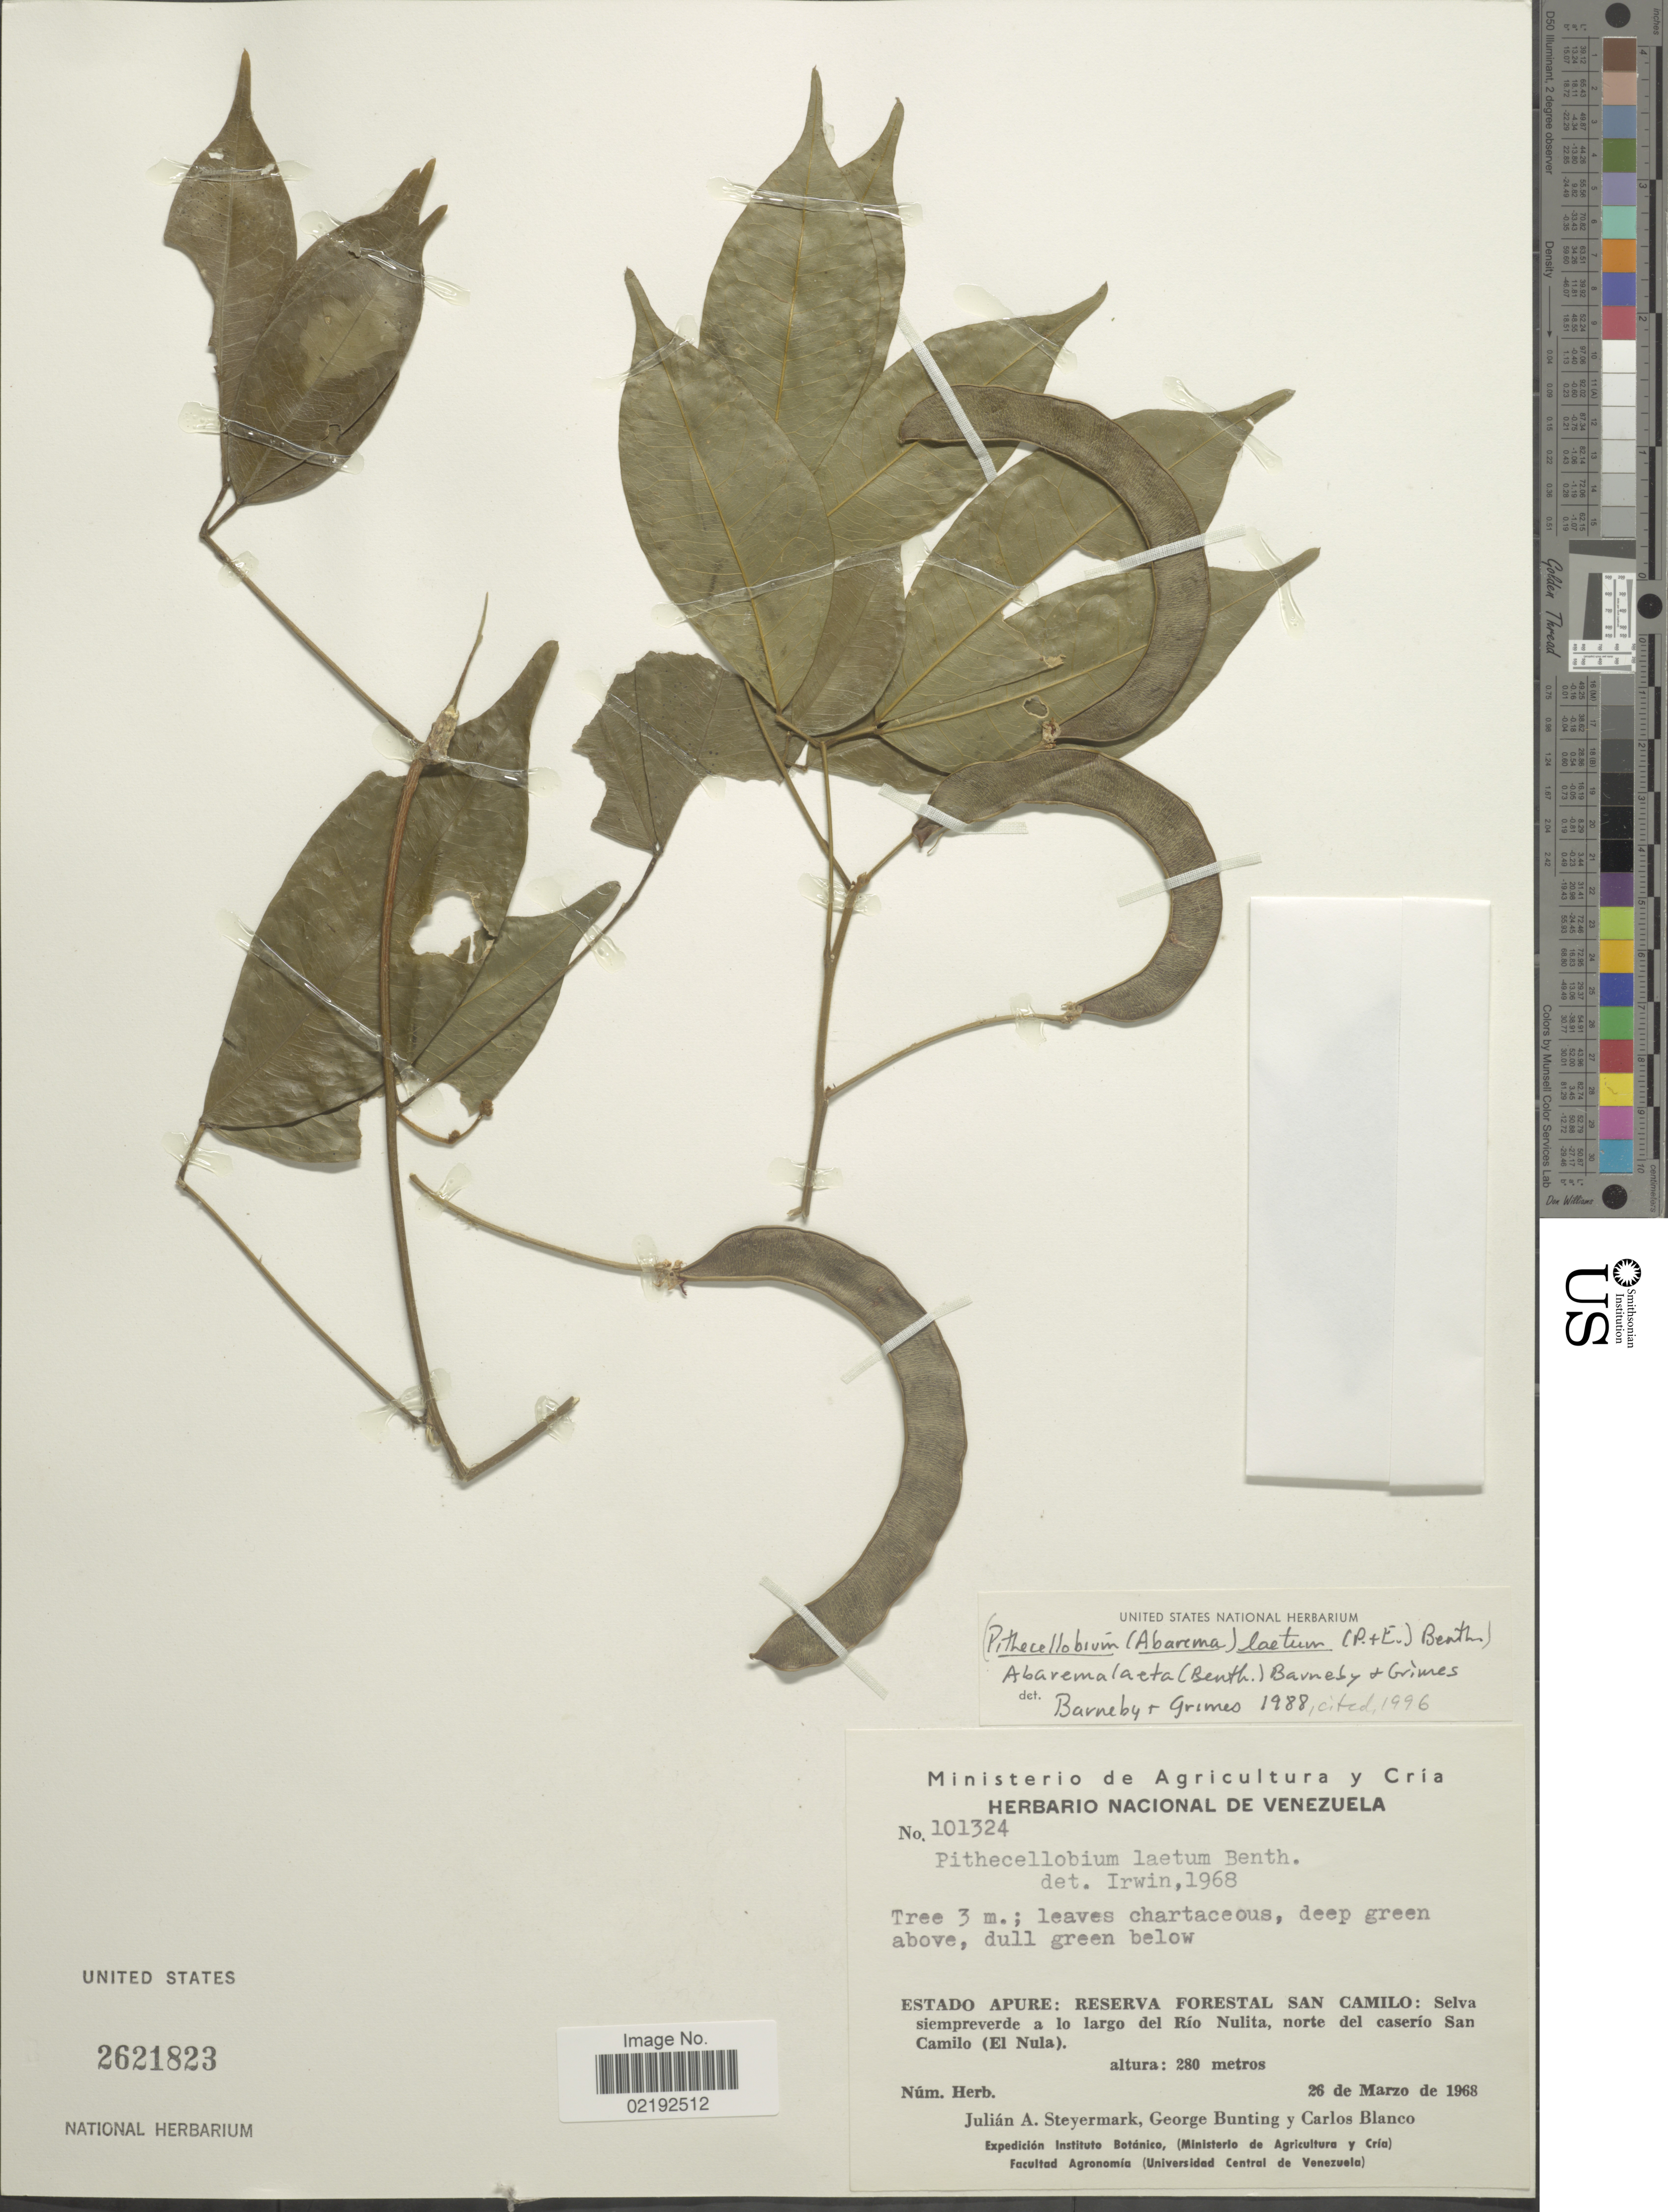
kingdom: Plantae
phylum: Tracheophyta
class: Magnoliopsida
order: Fabales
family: Fabaceae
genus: Abarema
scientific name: Abarema laeta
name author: (Benth.) Barneby & J.W. Grimes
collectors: J. Steyermark, G. S. Bunting & C. Blanco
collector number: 101324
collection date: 1968-03-26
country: Venezuela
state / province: Apure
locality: Reserva Florestal San Camilo, Selva siempreverde a lo largo del Rio Nulita, norte del caserio San Camilo (El Nula)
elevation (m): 280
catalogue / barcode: US 2621823